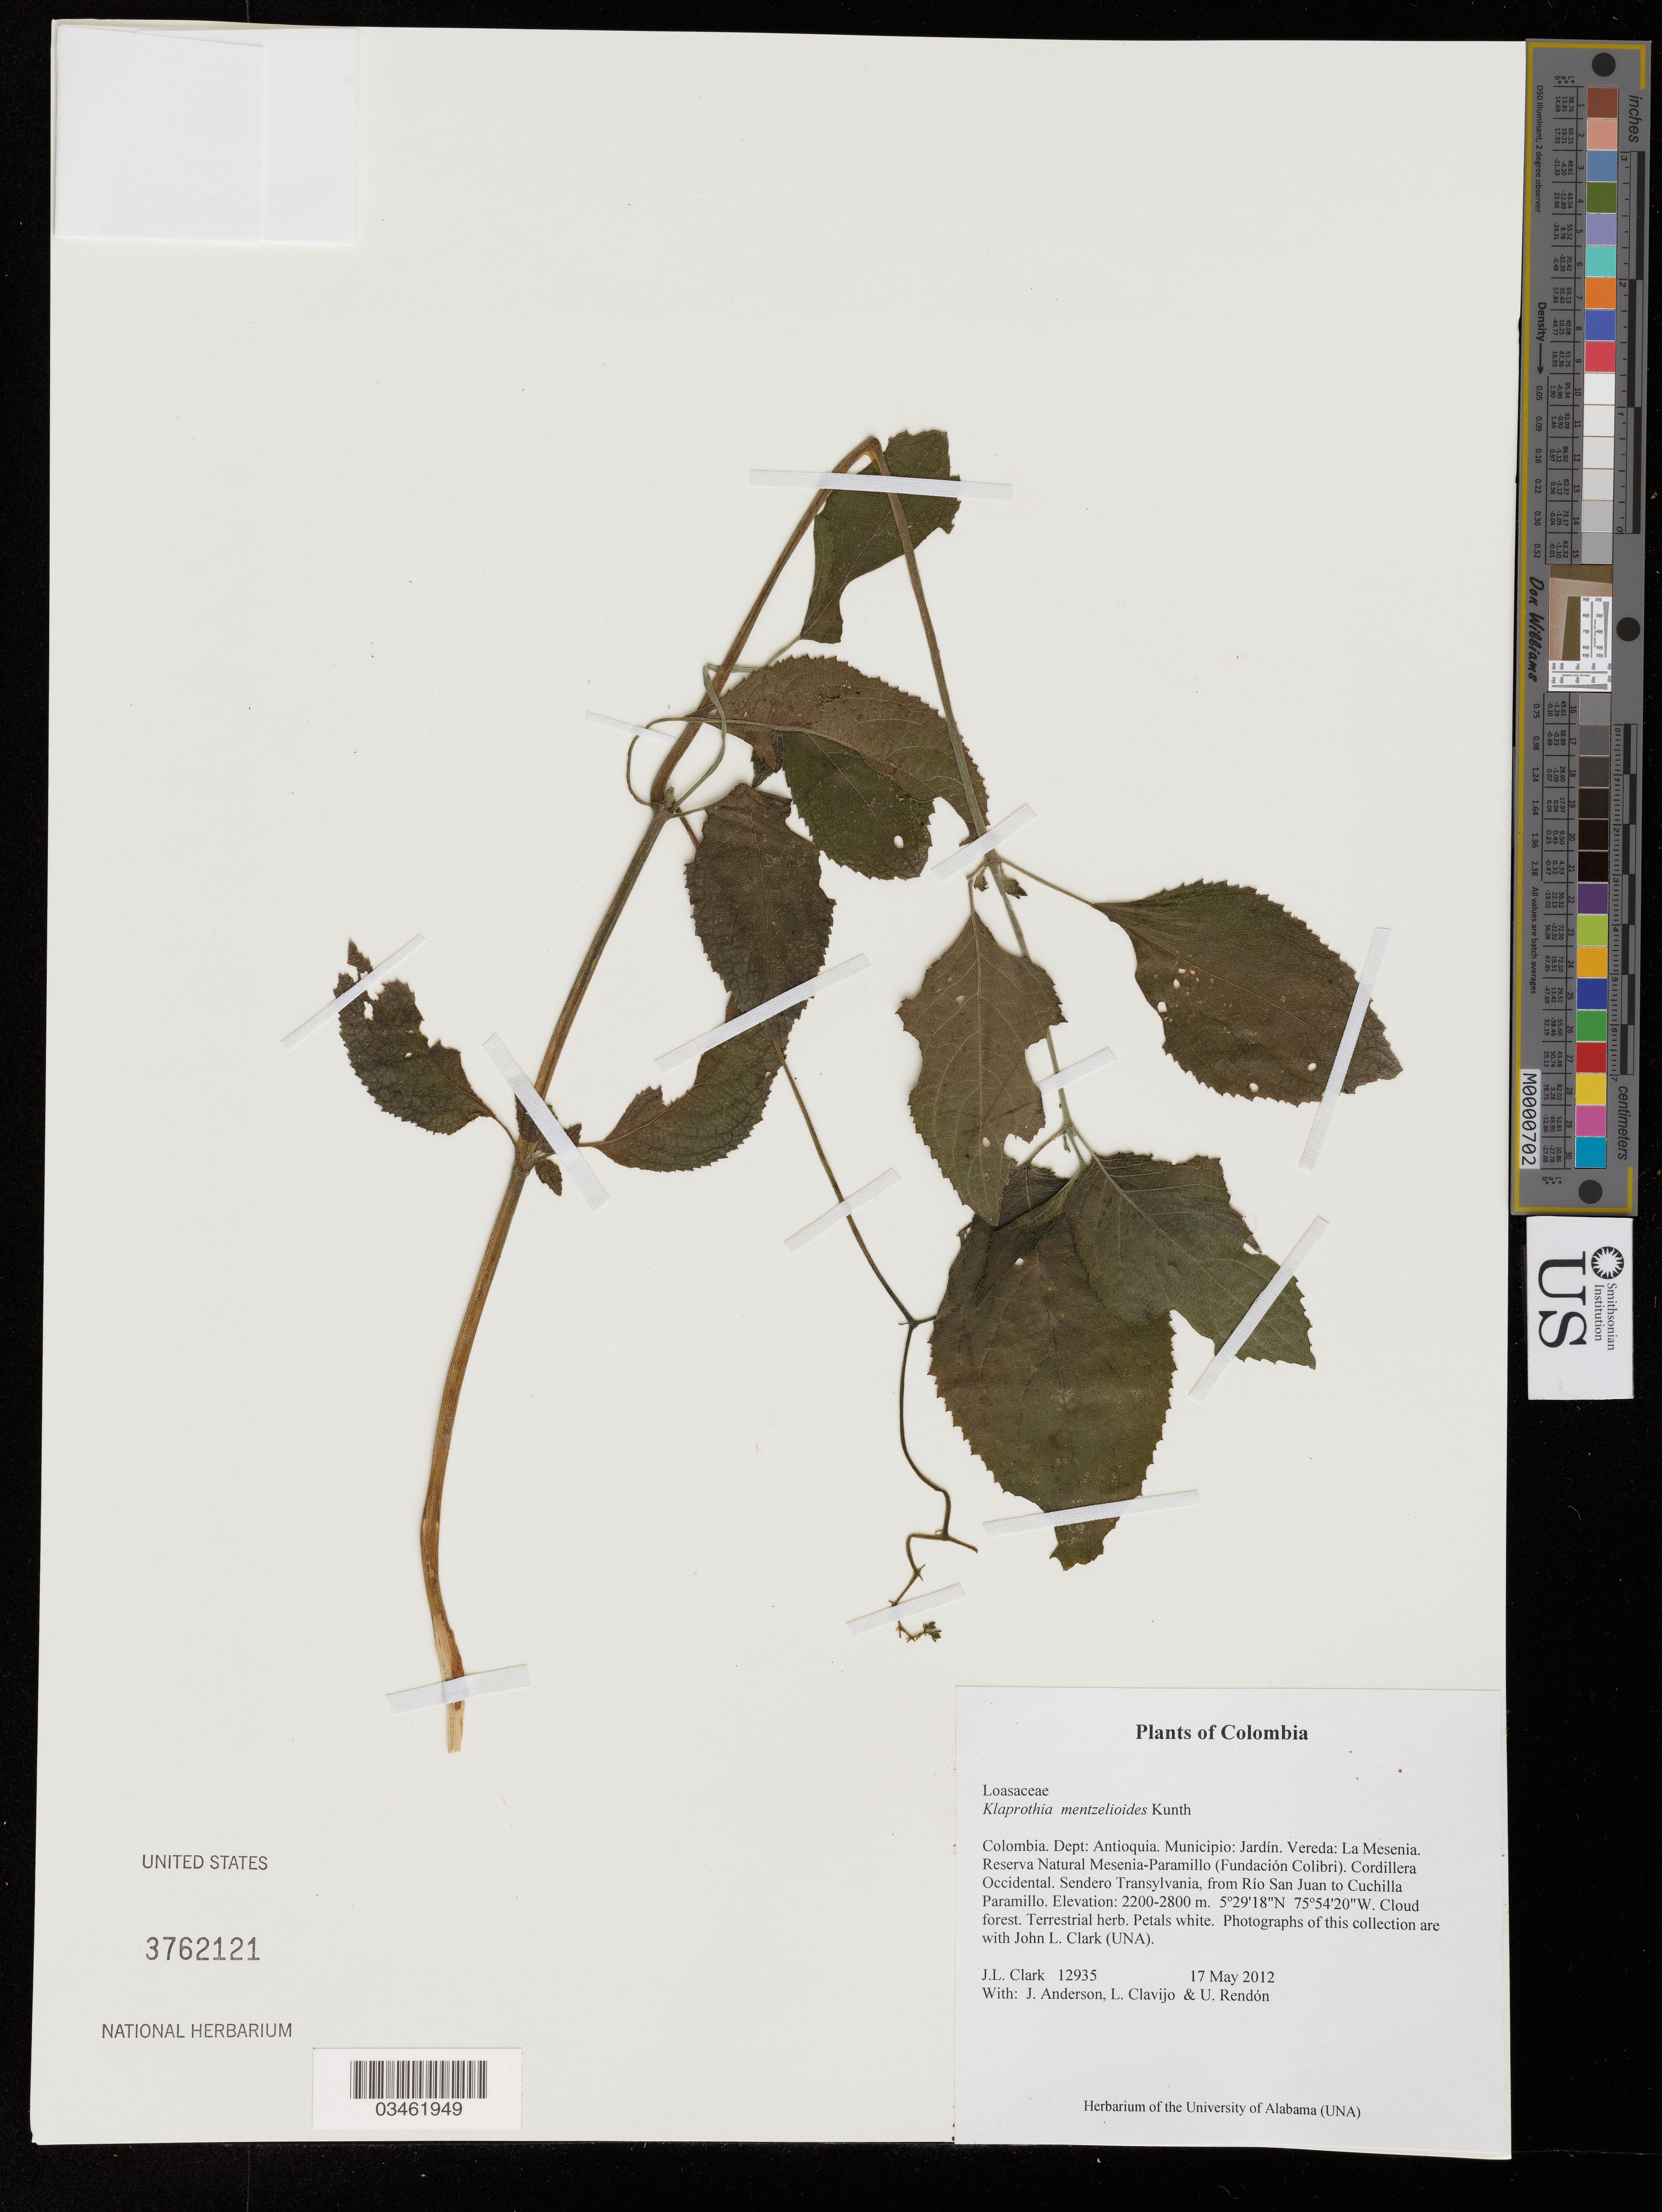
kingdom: Plantae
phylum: Tracheophyta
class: Magnoliopsida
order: Cornales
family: Loasaceae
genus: Klaprothia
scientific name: Klaprothia mentzelioides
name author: Kunth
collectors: J. L. Clark, J. Anderson, L. Clavijo & U. Rendón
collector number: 12935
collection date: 2012-05-17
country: Colombia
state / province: Antioquia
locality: Dept: Antioquia. Municipio: Jardín. Vereda: La Mesenia. Reserva Natural Mesenia-Paramillo (Fundación Colibri). Cordillera Occidental. Sendero Transylvania, from Río San Juan to Cuchilla Paramillo.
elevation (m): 2200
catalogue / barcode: US 3762121